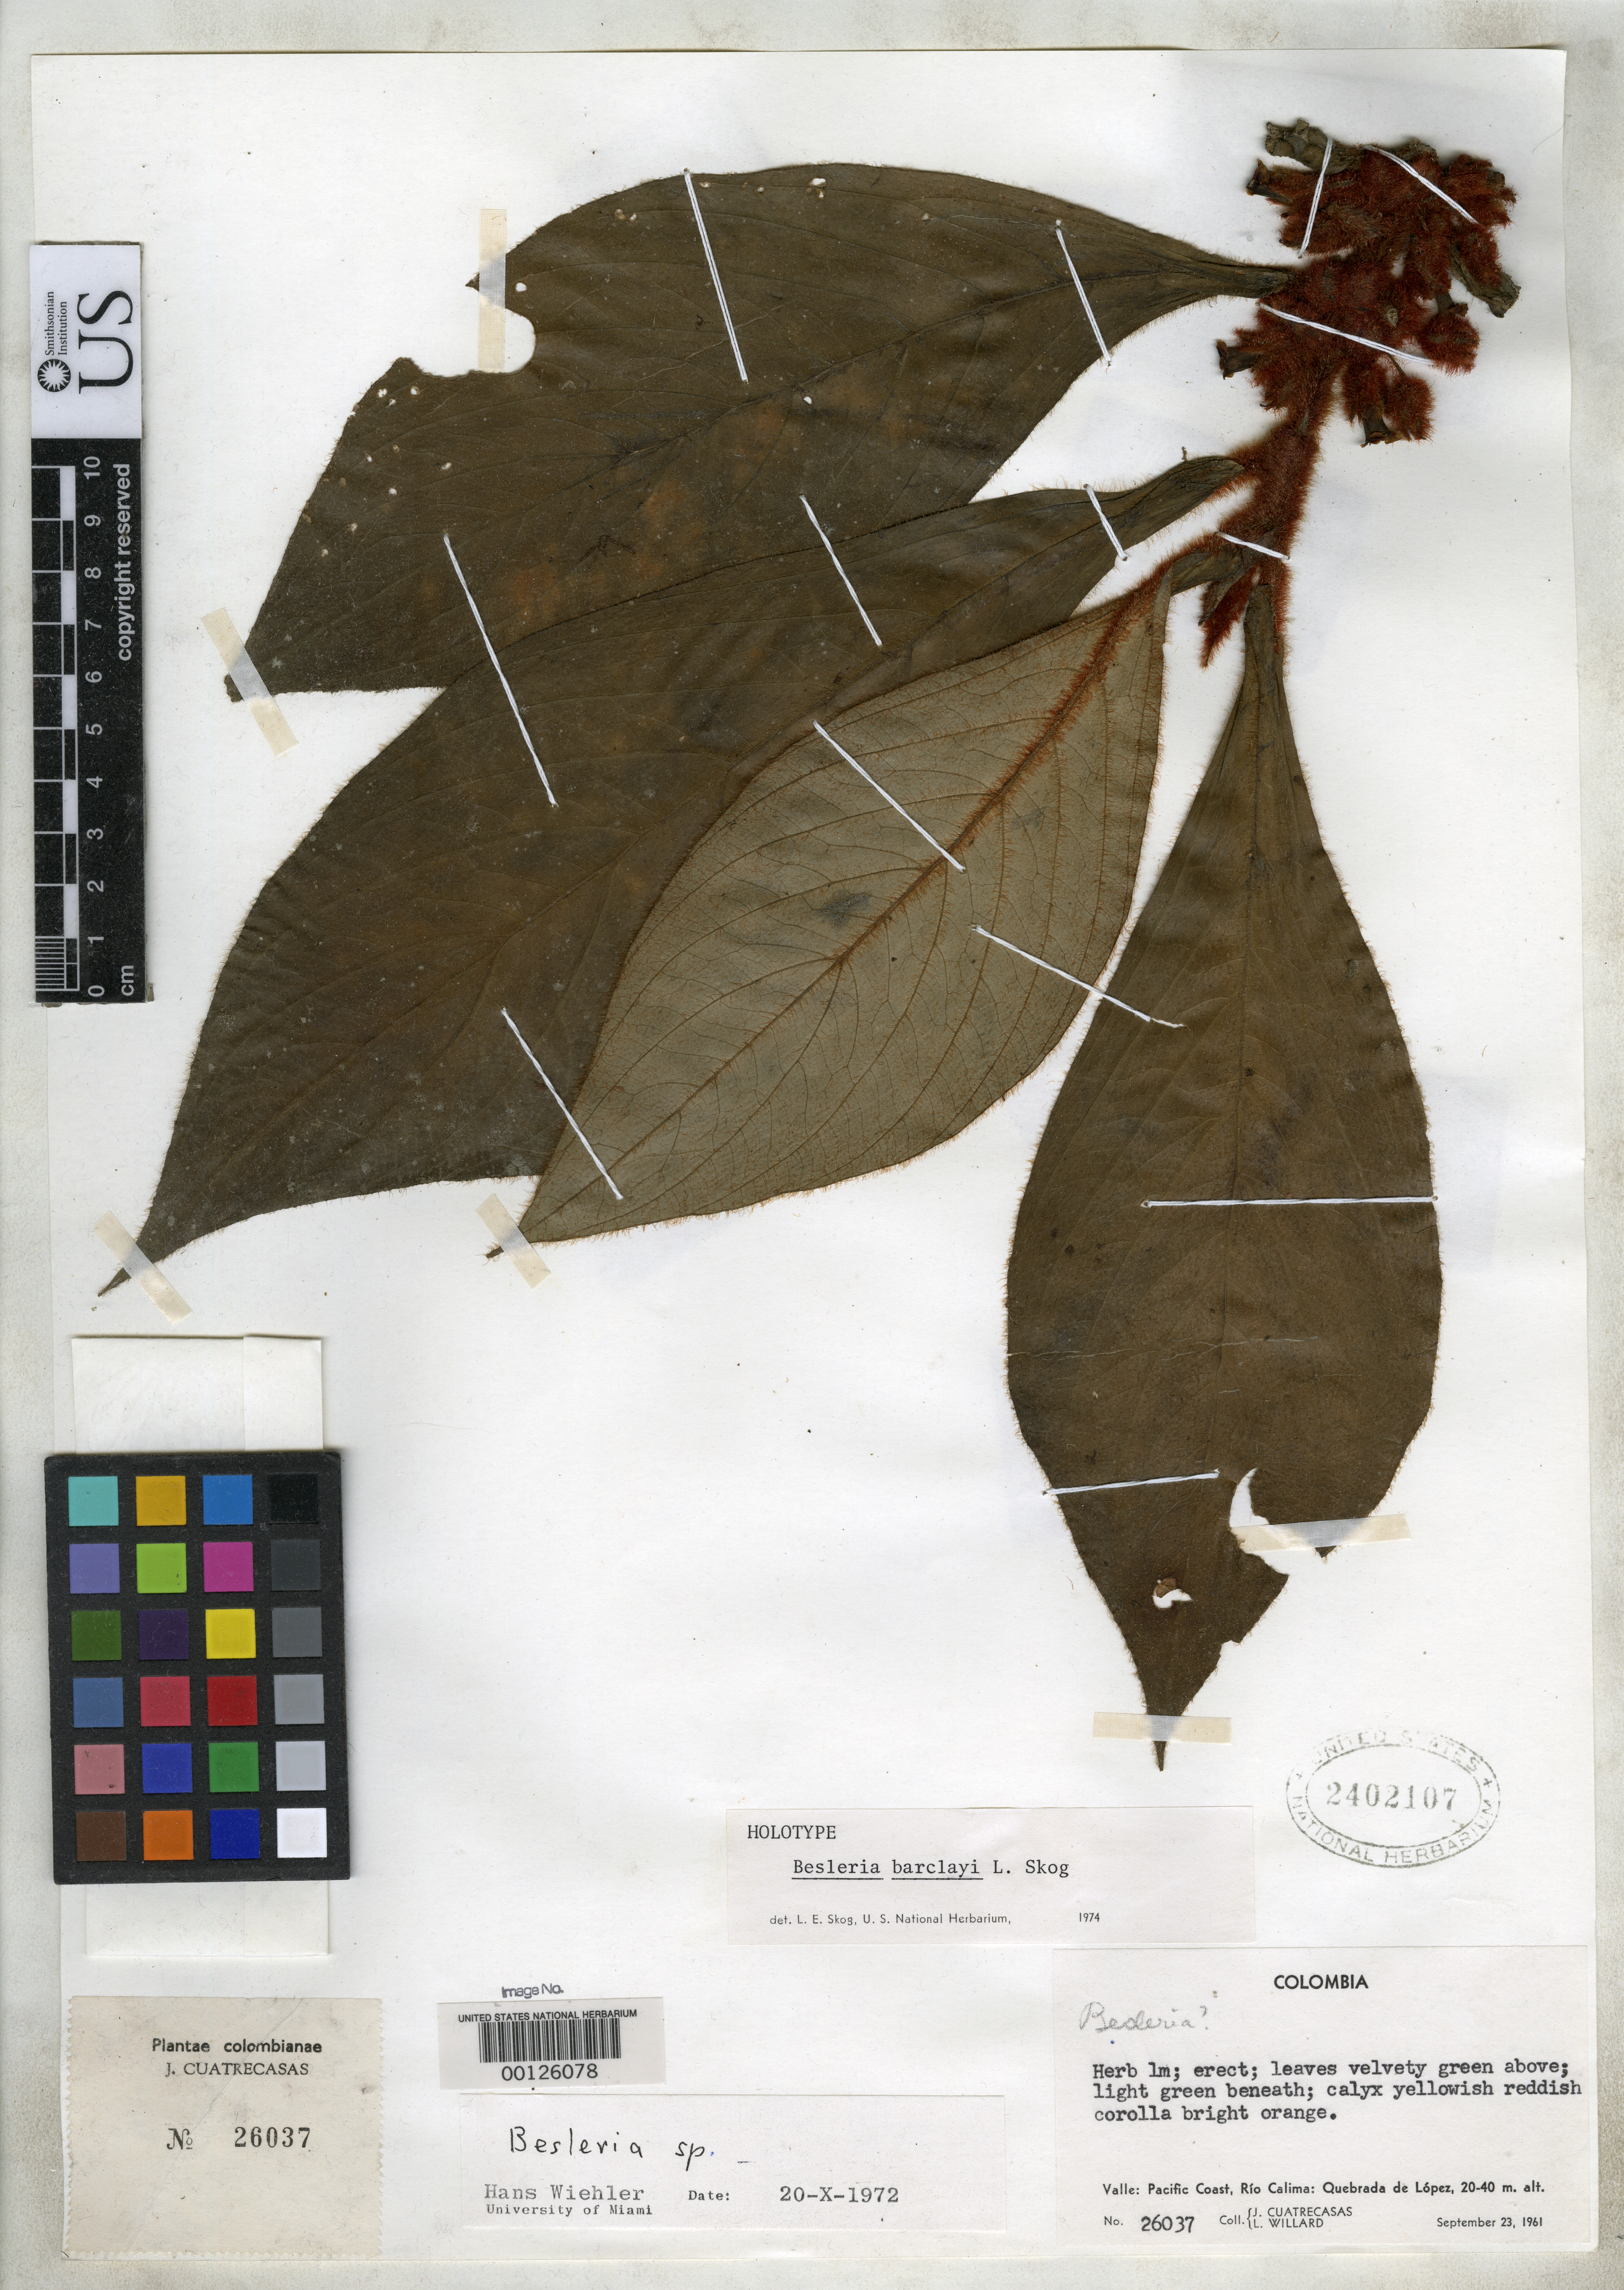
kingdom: Plantae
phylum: Tracheophyta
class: Magnoliopsida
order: Lamiales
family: Gesneriaceae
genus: Besleria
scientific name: Besleria barclayi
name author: L.E. Skog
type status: Holotype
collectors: J. Cuatrecasas & L. Willard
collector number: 26037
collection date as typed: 23 Sep 1961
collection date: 1961-09-23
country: Colombia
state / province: Valle del Cauca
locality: Quebrada de Lopez, Rio Calima, Pacific Coast.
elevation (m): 20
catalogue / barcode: US 2402107